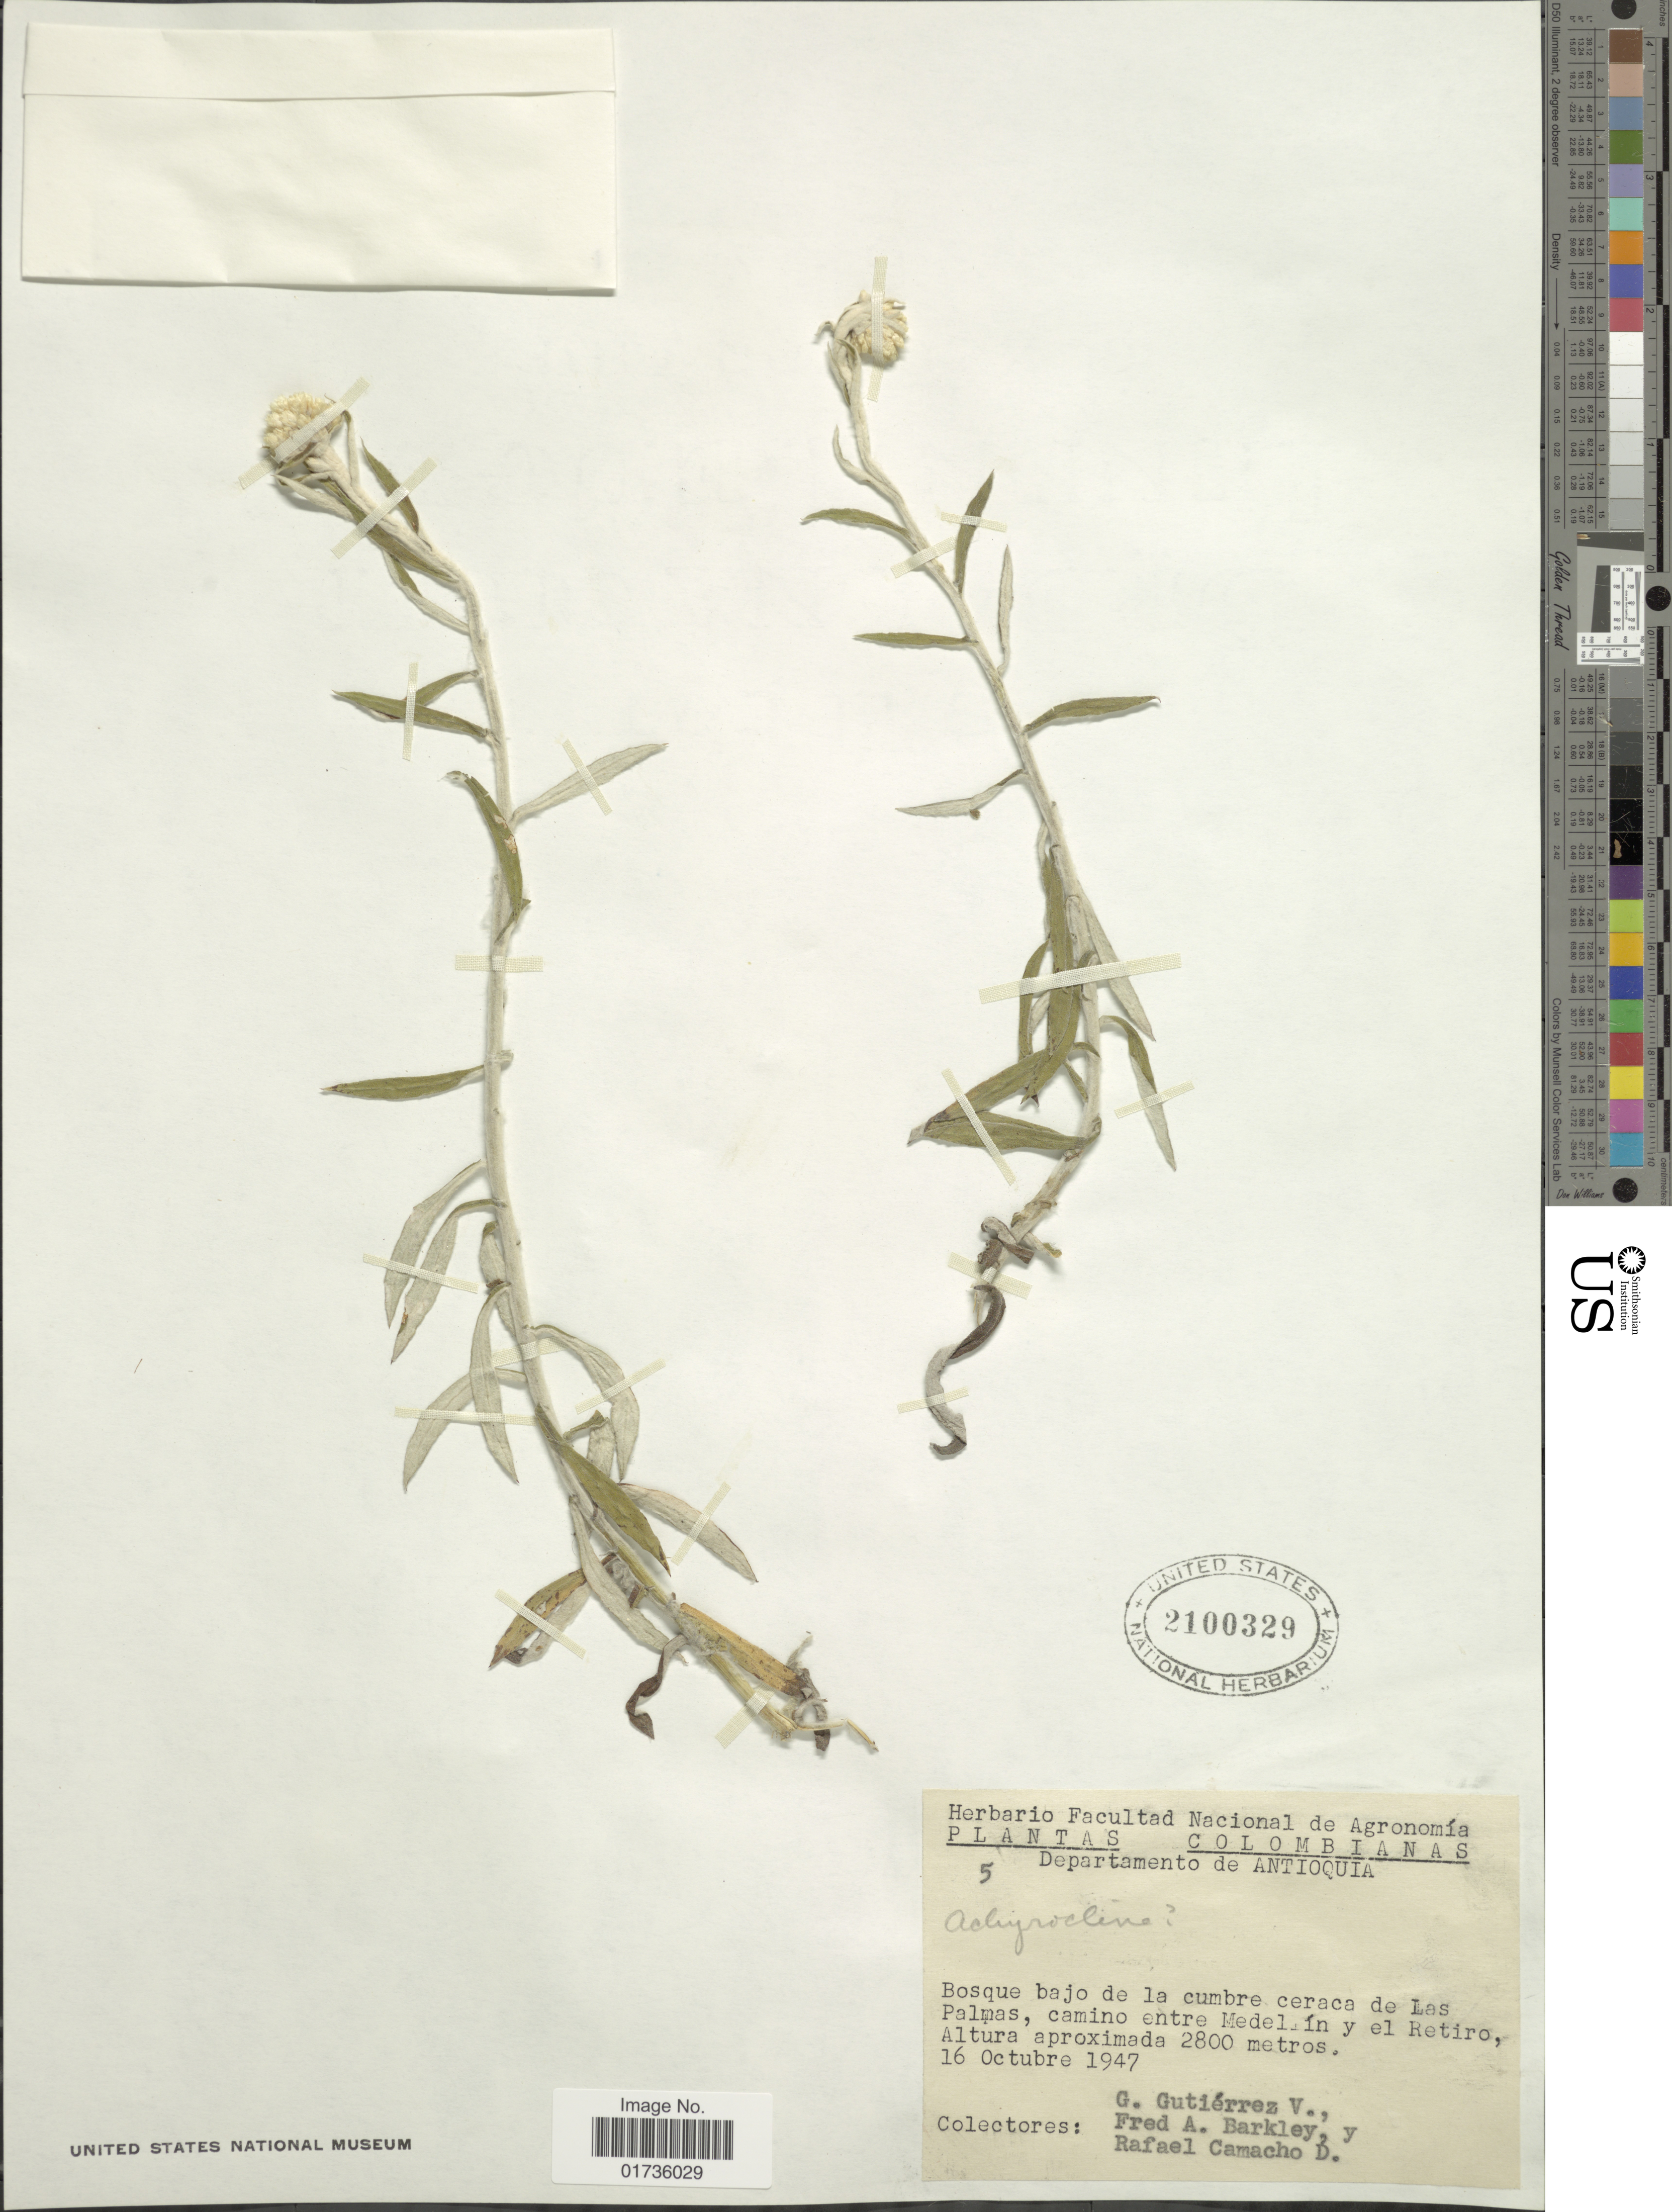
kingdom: Plantae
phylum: Tracheophyta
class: Magnoliopsida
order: Asterales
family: Asteraceae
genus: Achyrocline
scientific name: Achyrocline sp.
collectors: G. Gutiérrez V., F. A. Barkley & R. de Camacho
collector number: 5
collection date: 1947-10-16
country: Colombia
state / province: Antioquia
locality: Bosque bajo de la cumbre ceraca de Las Palmas, camino entre Medelín y el Retiro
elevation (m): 2800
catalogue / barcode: US 2100329